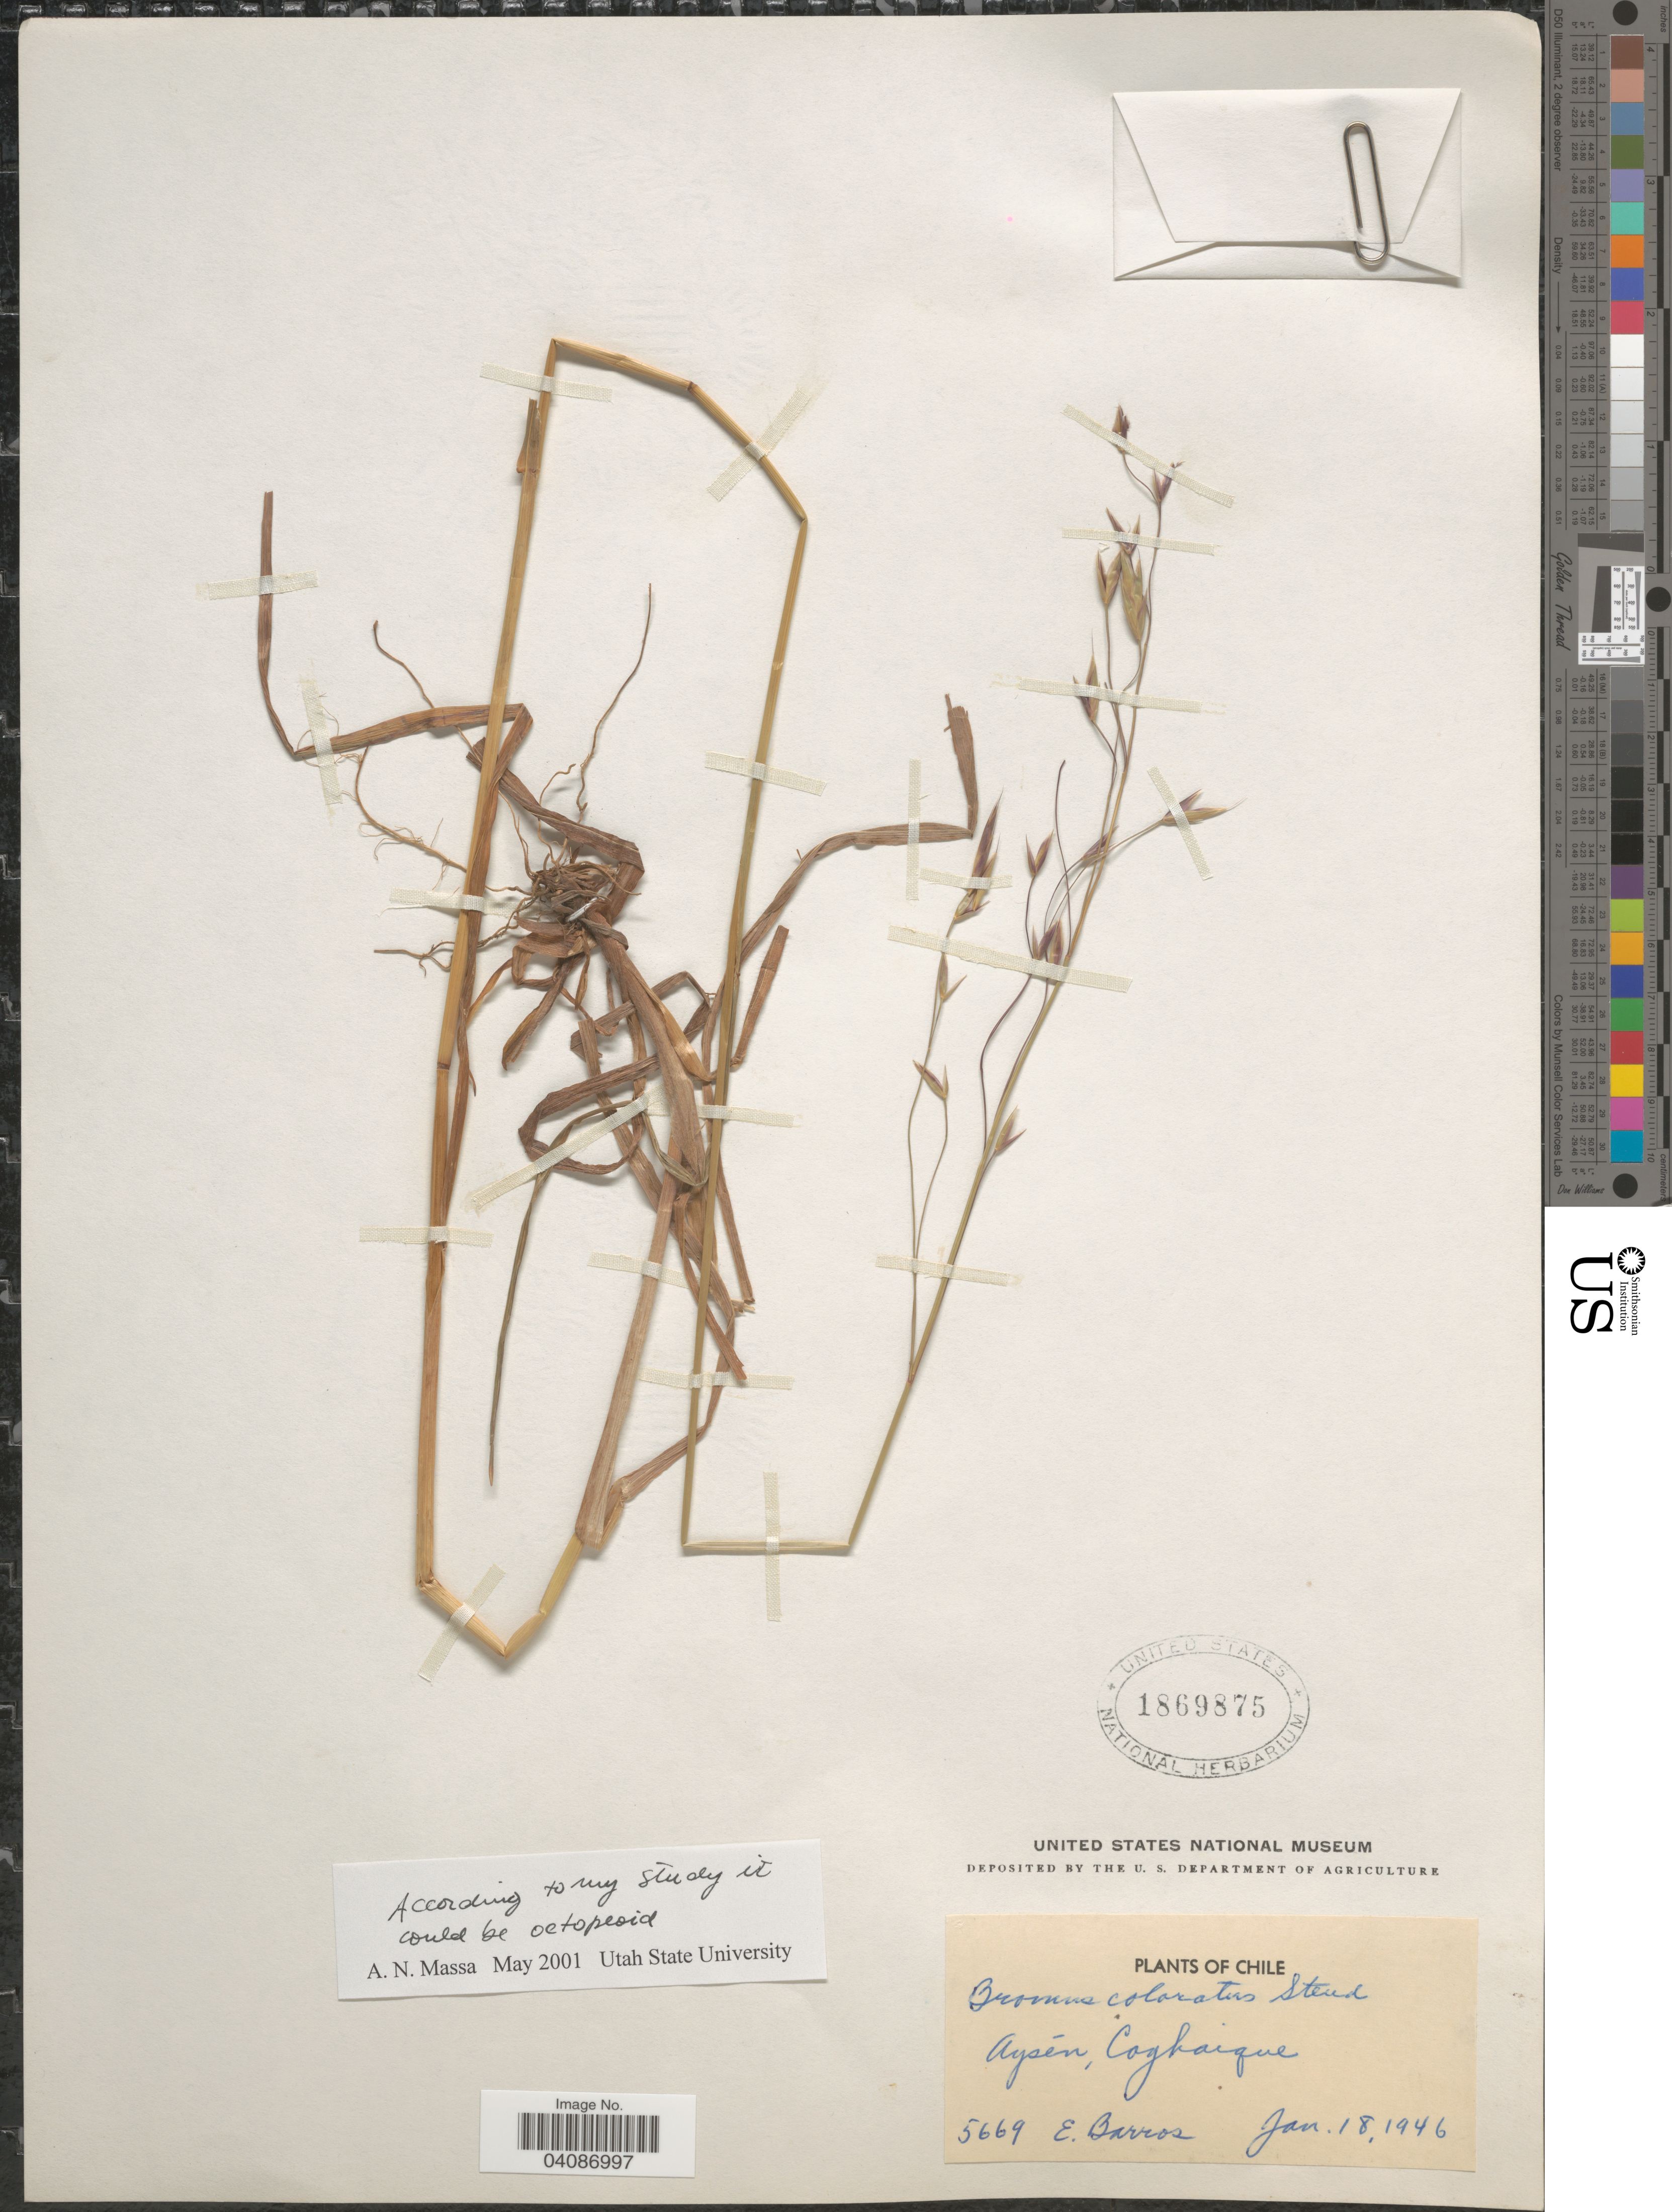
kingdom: Plantae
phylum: Tracheophyta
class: Liliopsida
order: Poales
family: Poaceae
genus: Bromus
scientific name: Bromus coloratus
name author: Steud.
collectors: E. Barros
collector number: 5669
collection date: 1946-01-18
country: Chile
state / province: Aisén (XI)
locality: Aysén, Coyhaique.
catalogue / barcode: US 1869875